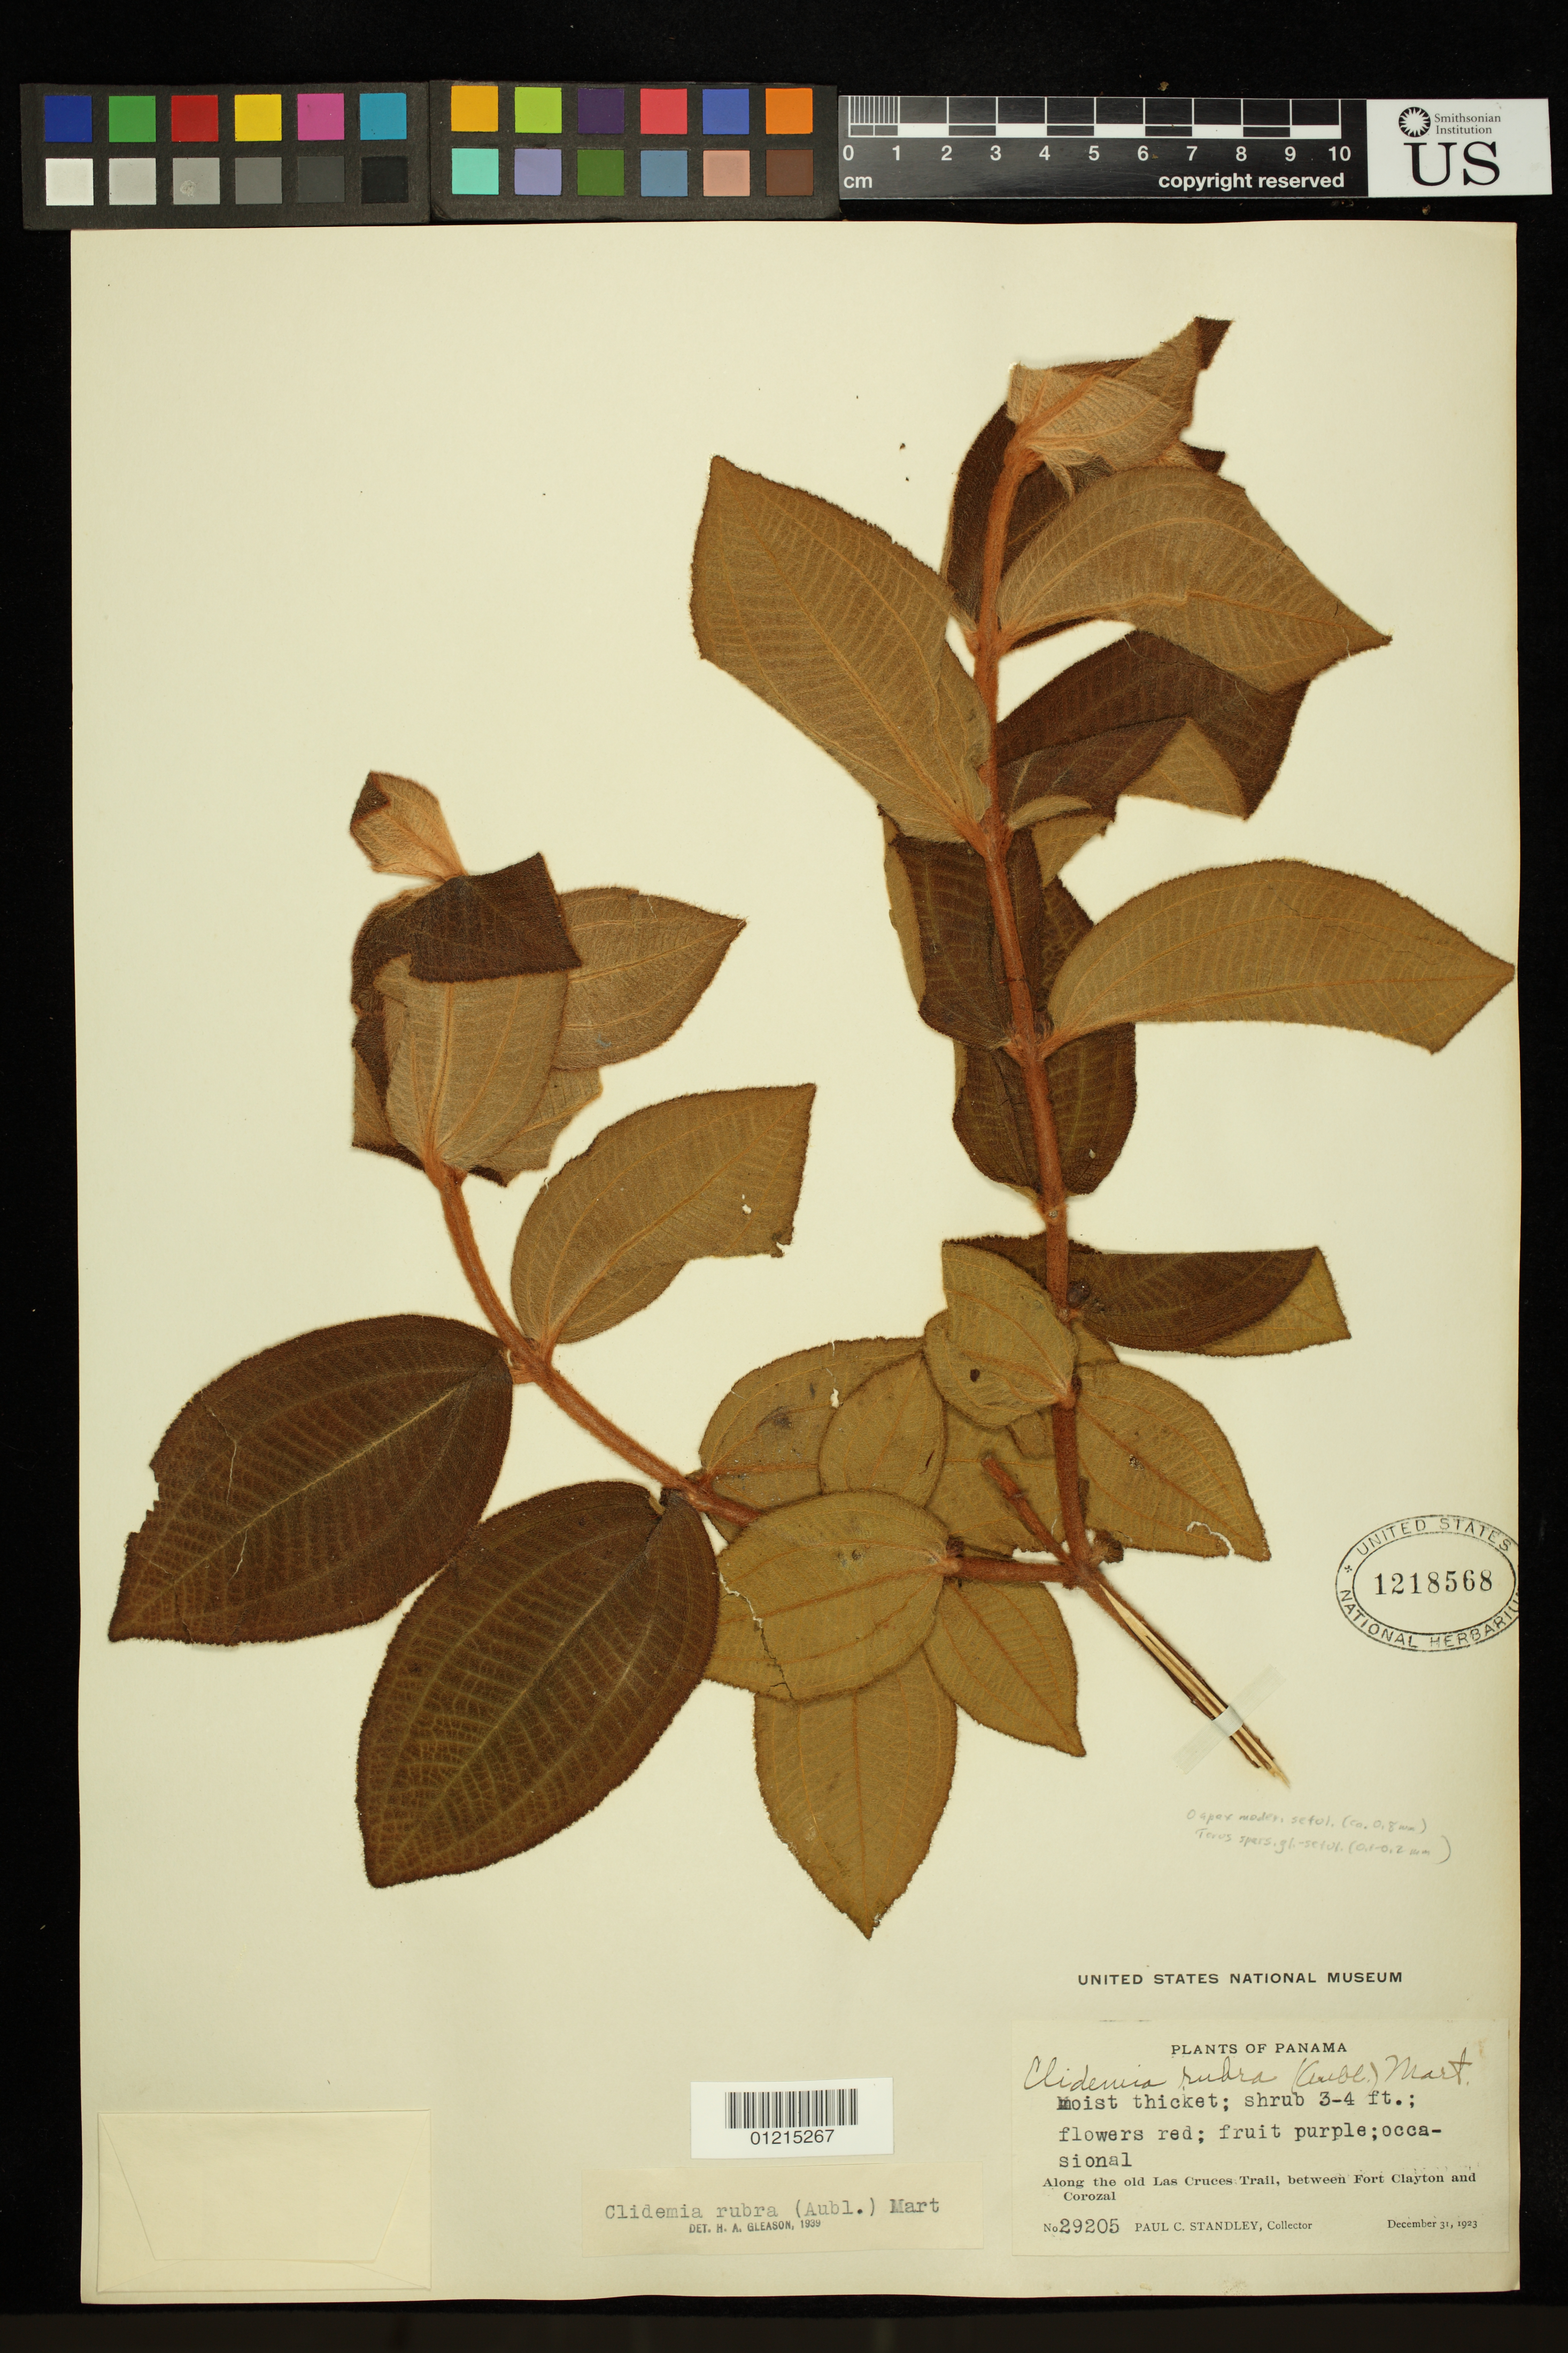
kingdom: Plantae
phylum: Tracheophyta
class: Magnoliopsida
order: Myrtales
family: Melastomataceae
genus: Clidemia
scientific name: Clidemia rubra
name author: (Aubl.) Mart.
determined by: Gleason, H. A.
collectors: P. C. Standley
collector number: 29205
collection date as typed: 31 Dec 1923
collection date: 1923-12-31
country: Panama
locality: Along the old Las Cruces Trail between Fort Clayton and Corozal.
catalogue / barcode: US 1218568